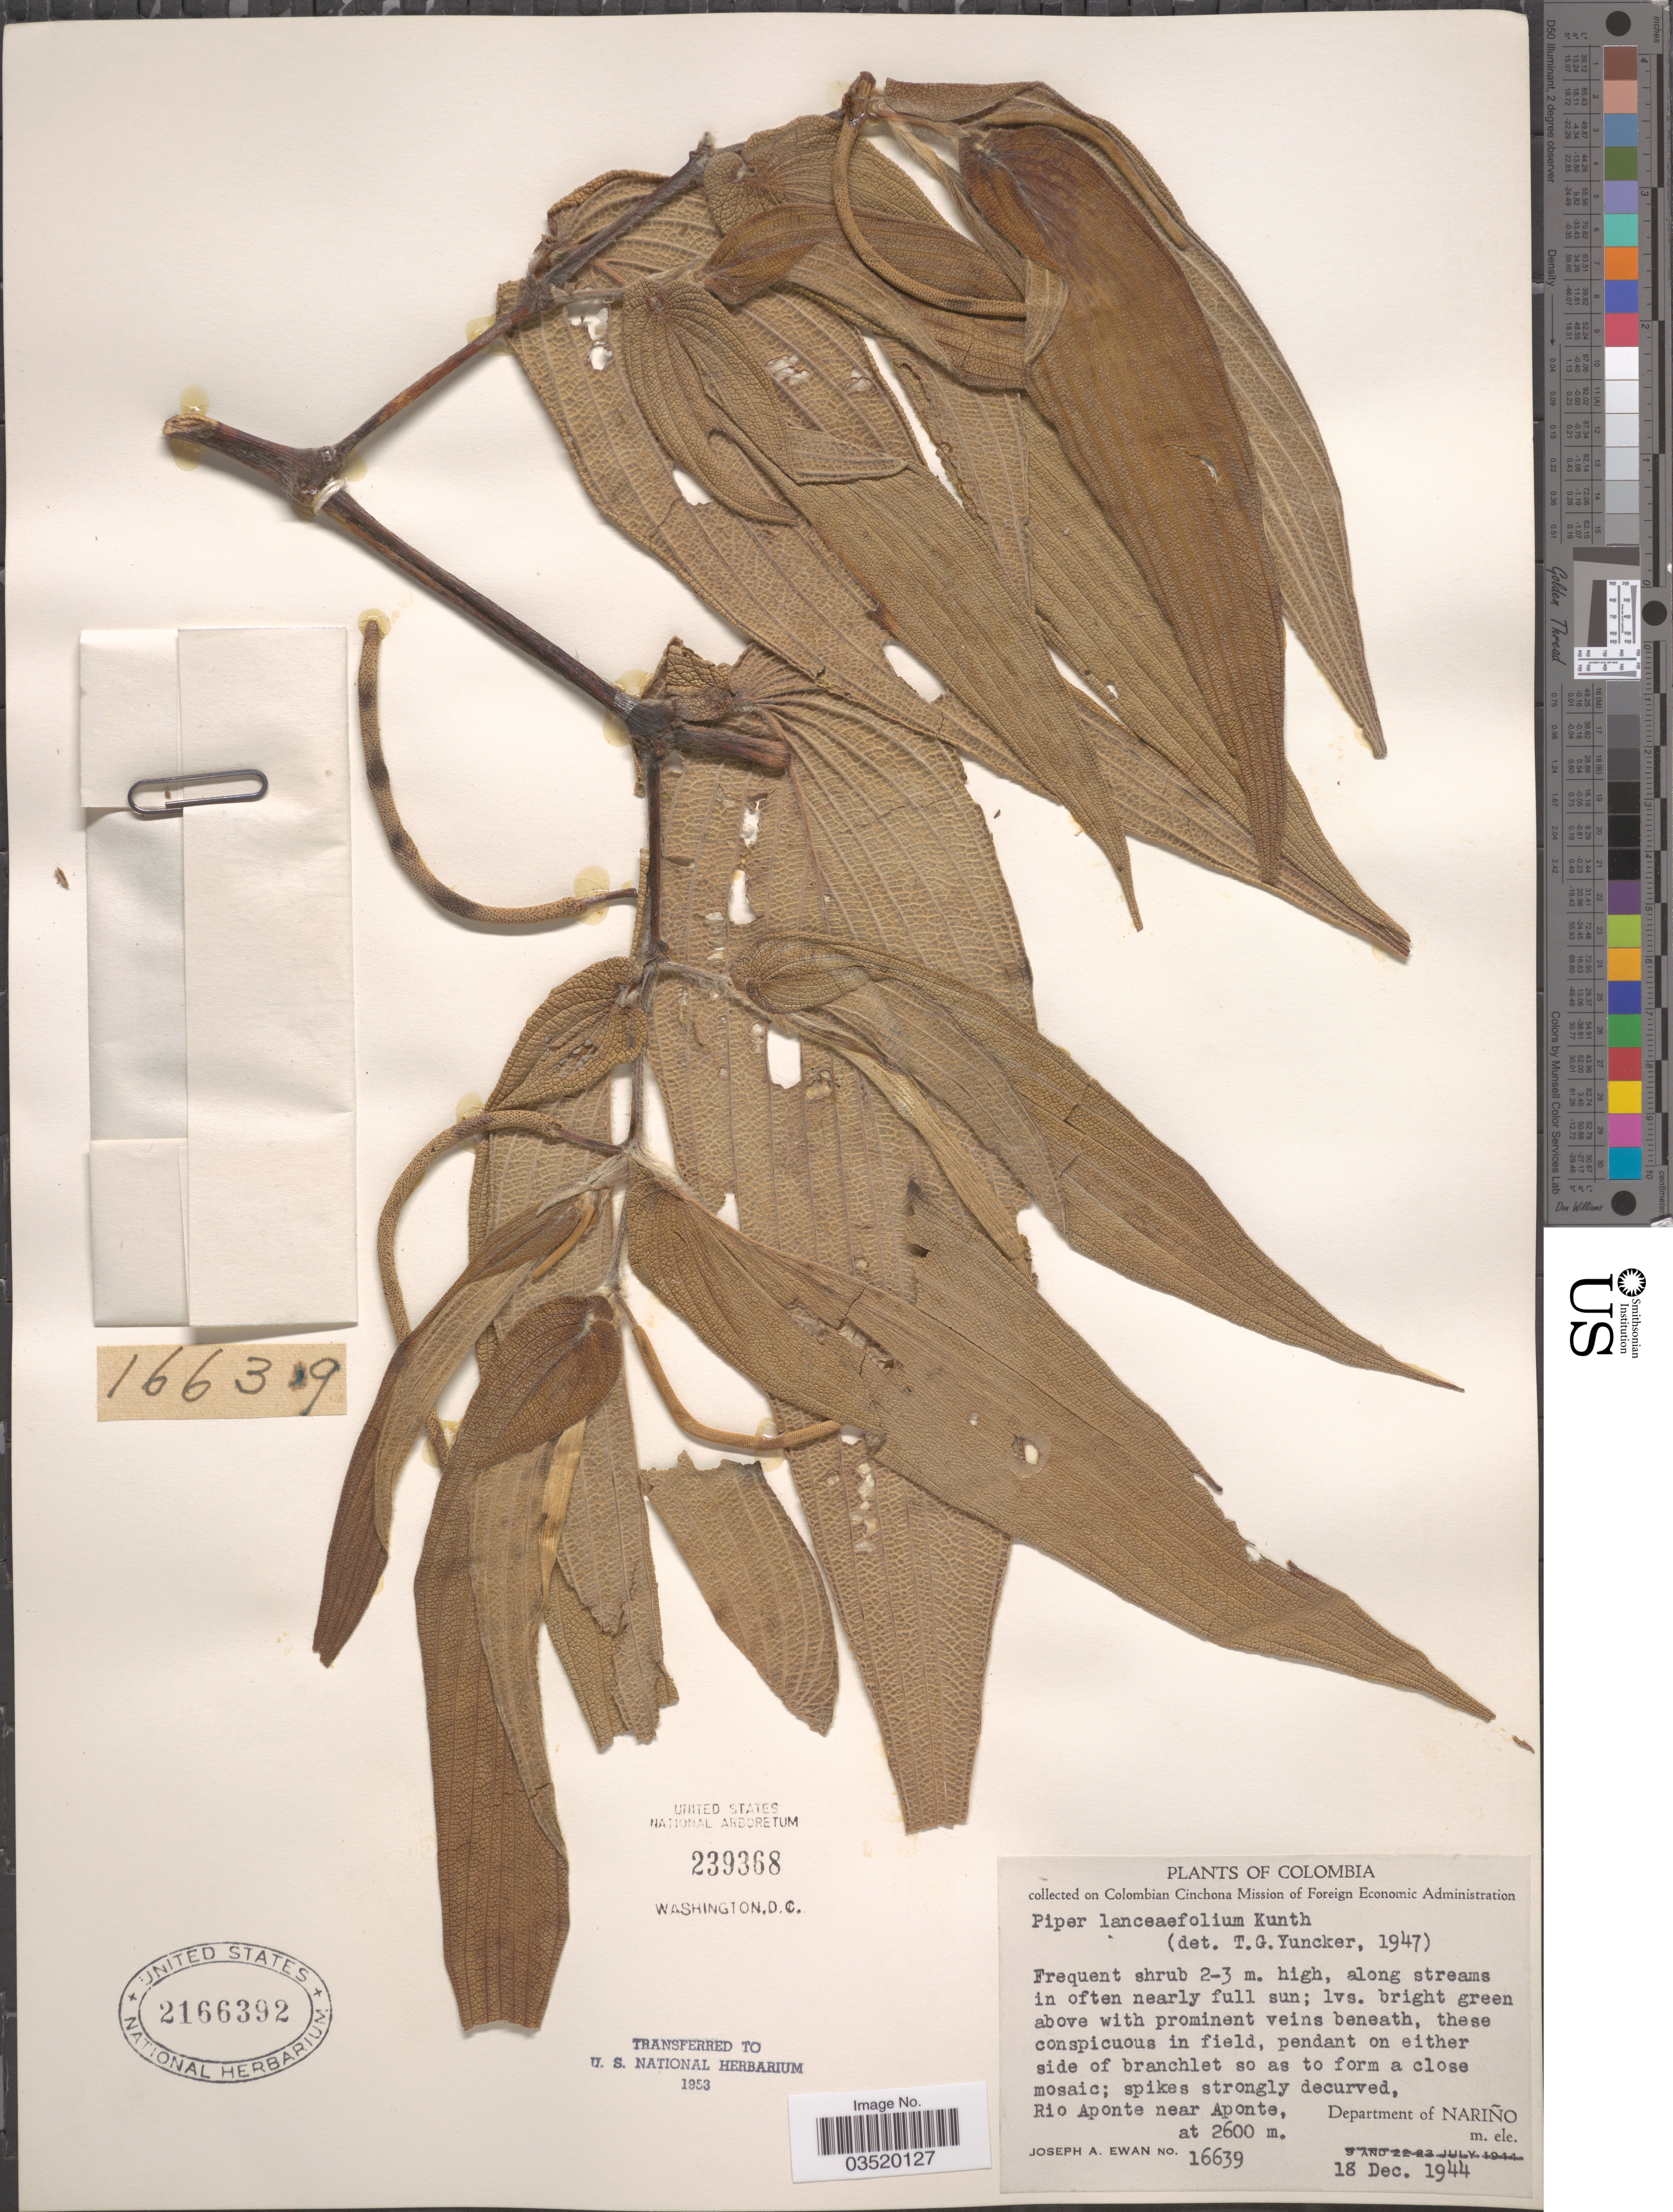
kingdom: Plantae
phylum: Tracheophyta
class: Magnoliopsida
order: Piperales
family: Piperaceae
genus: Piper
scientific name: Piper lanceifolium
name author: Kunth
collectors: J. A. Ewan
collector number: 16639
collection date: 1944-12-18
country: Colombia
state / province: Nariño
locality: Rio Aponte near Aponte, Department of Nariño.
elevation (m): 2600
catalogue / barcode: US 2166392